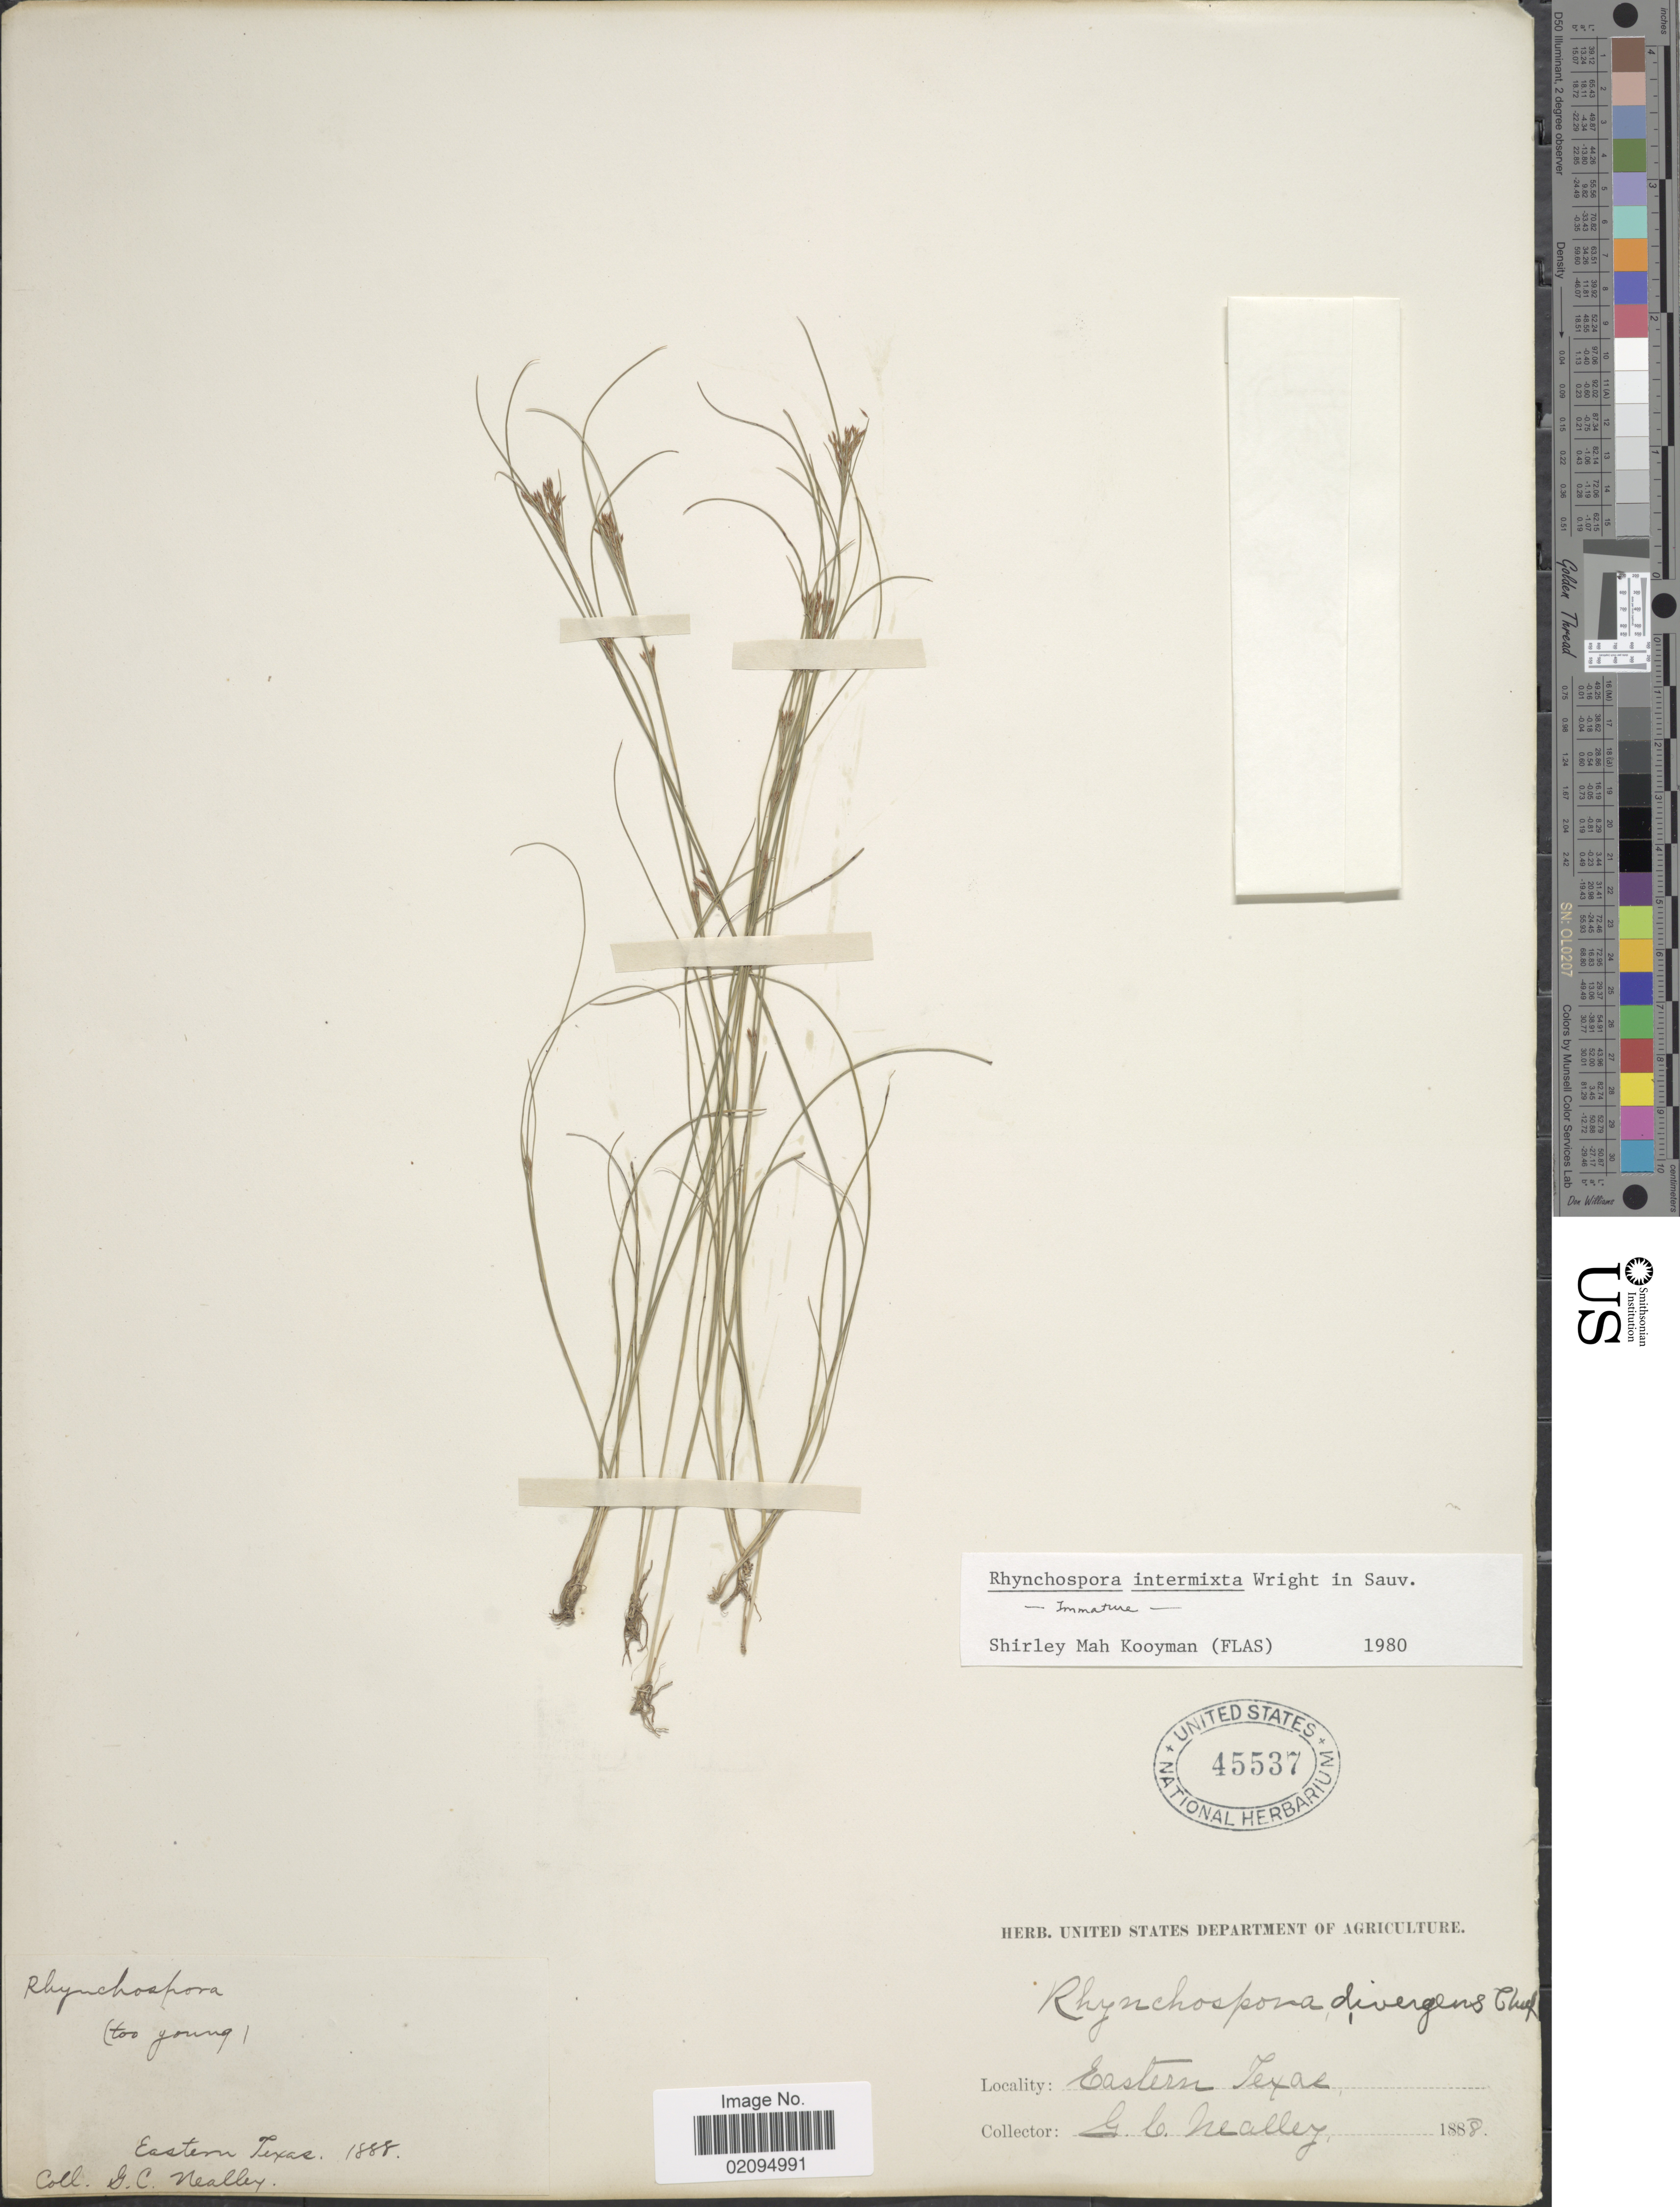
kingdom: Plantae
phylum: Tracheophyta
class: Liliopsida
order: Poales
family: Cyperaceae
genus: Rhynchospora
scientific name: Rhynchospora intermixta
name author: C. Wright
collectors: G. C. Nealley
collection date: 1888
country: United States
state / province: Texas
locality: Eastern Texas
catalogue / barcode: US 45537